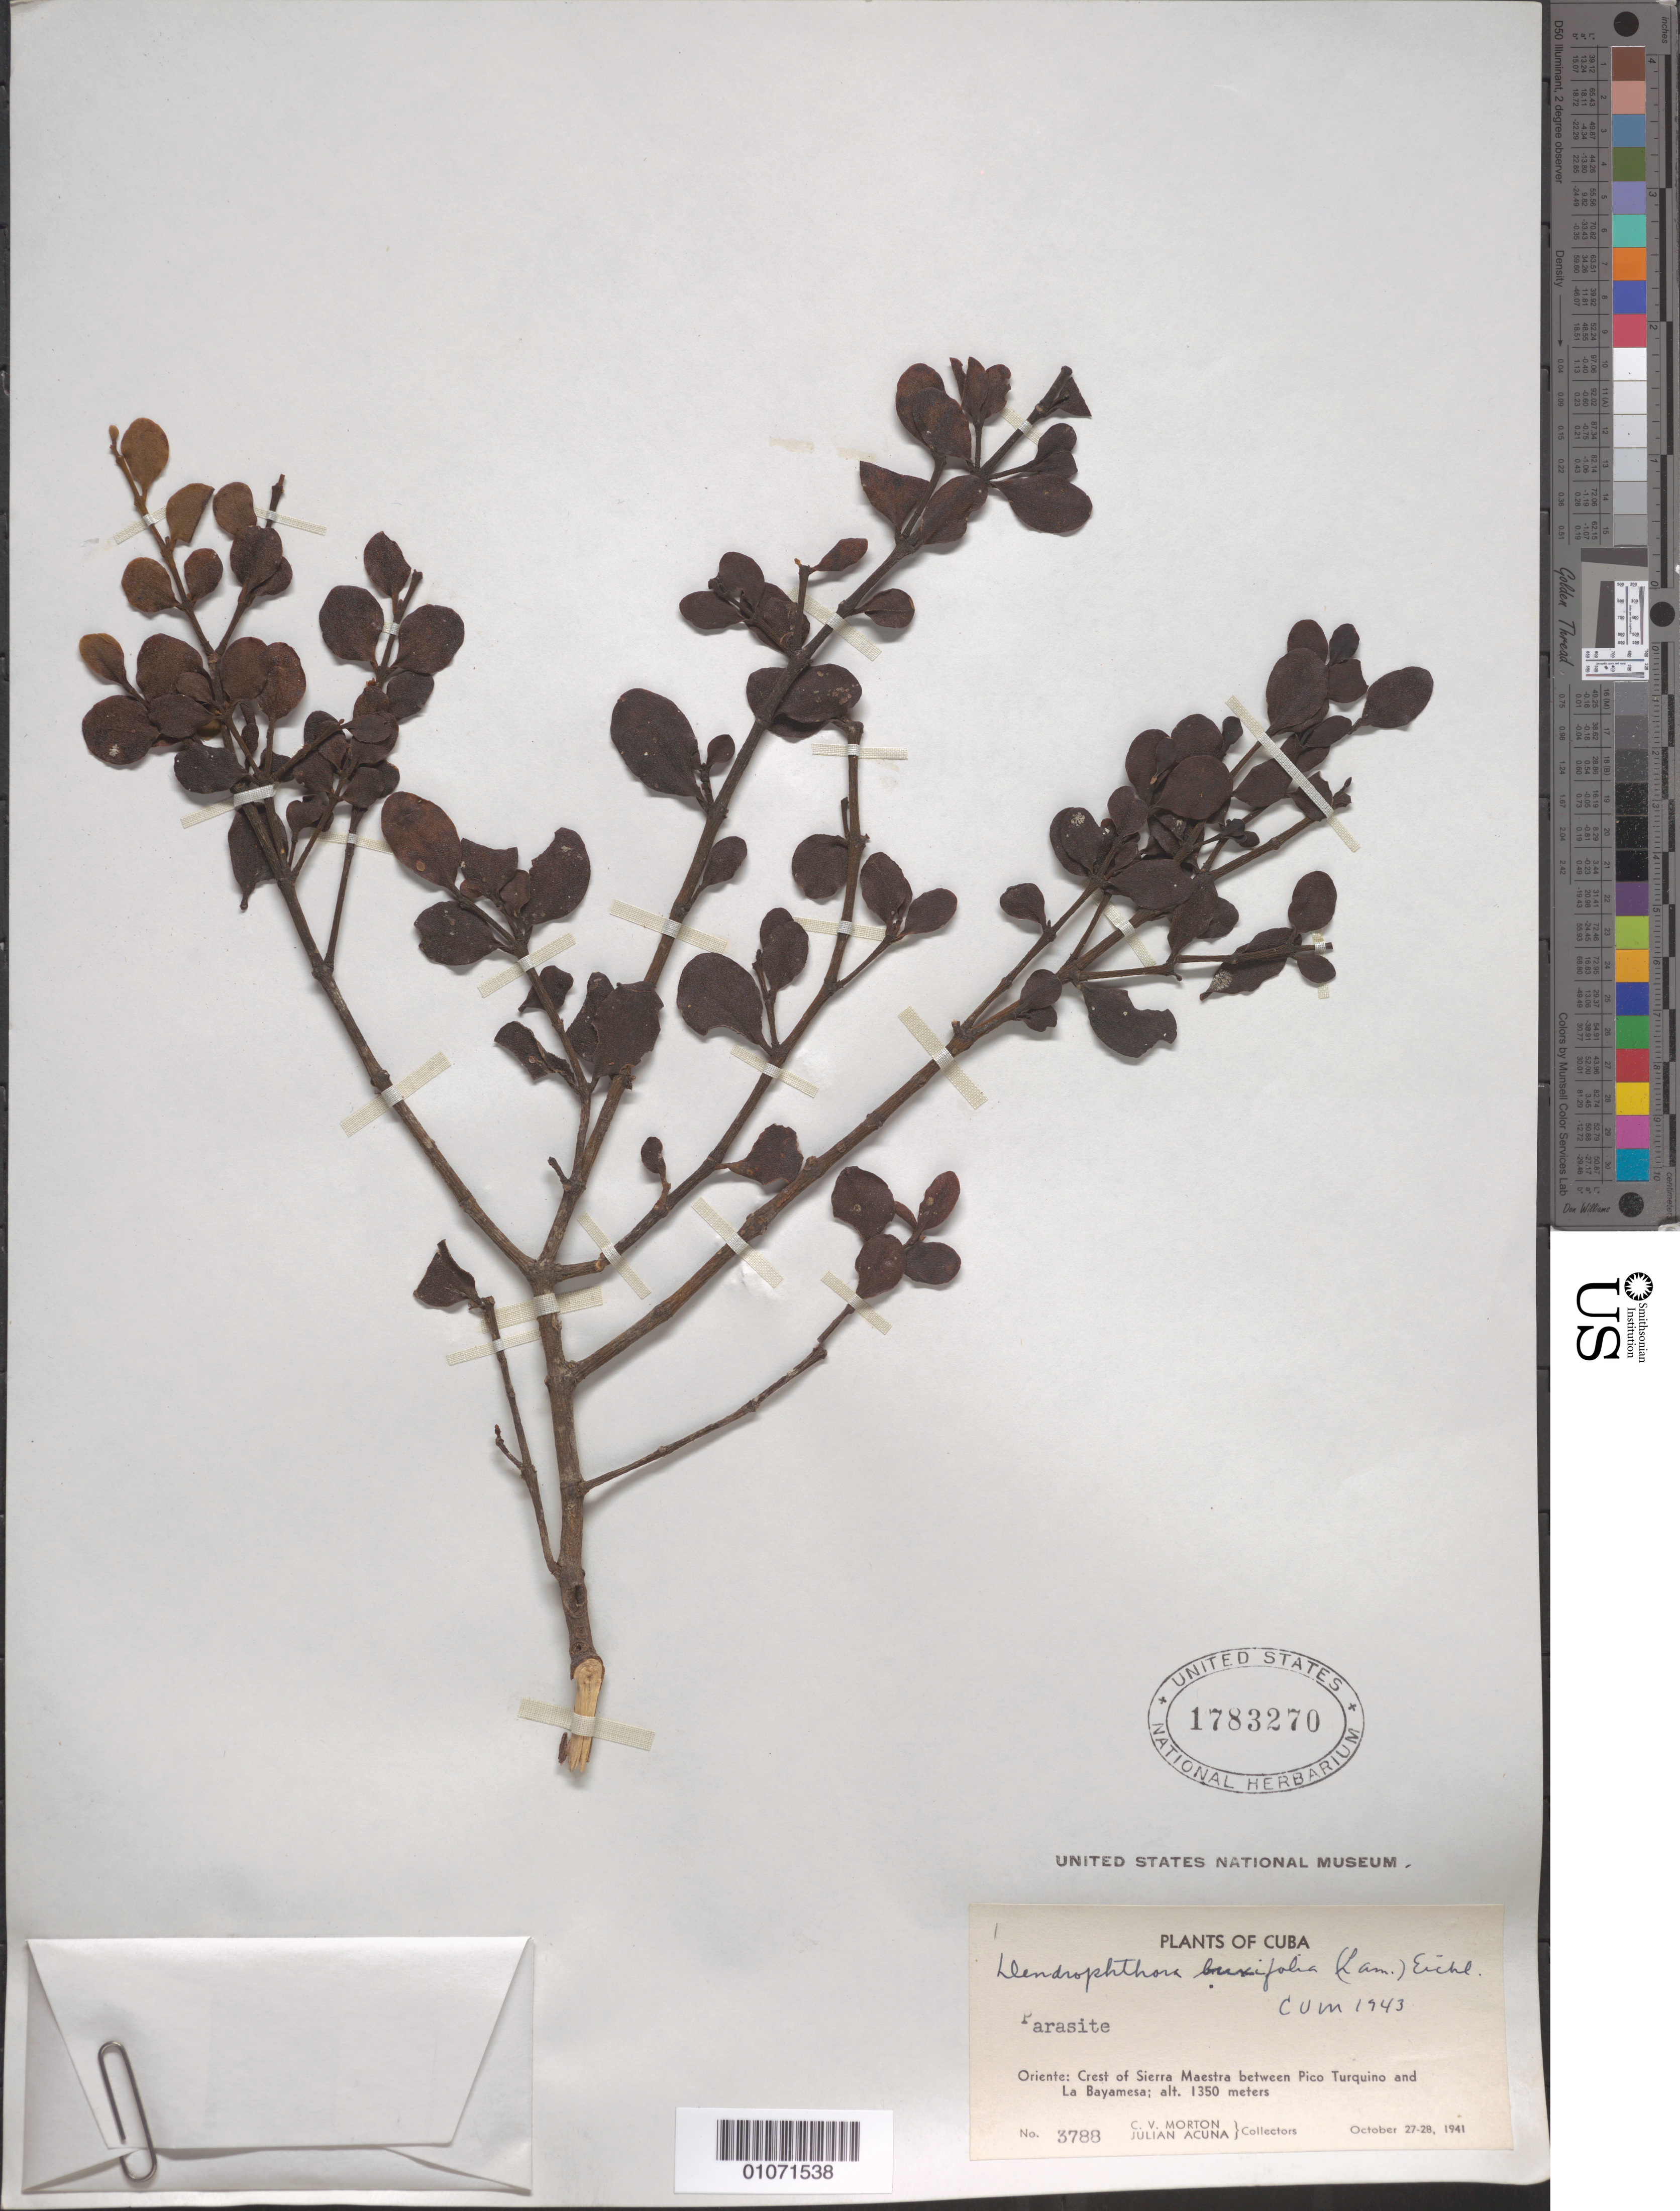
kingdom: Plantae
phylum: Tracheophyta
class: Magnoliopsida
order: Santalales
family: Viscaceae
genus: Dendrophthora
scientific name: Dendrophthora buxifolia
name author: (Lam.) Eichler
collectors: C. V. Morton & J. Acuña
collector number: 3788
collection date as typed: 27 Oct 1941 to 28 Oct 1941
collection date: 1941-10-27/1941-10-28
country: Cuba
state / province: Oriente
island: Cuba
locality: Crest of Sierra Maestra between Pico Turquino and La Bayamesa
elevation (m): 1350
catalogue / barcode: US 1783270